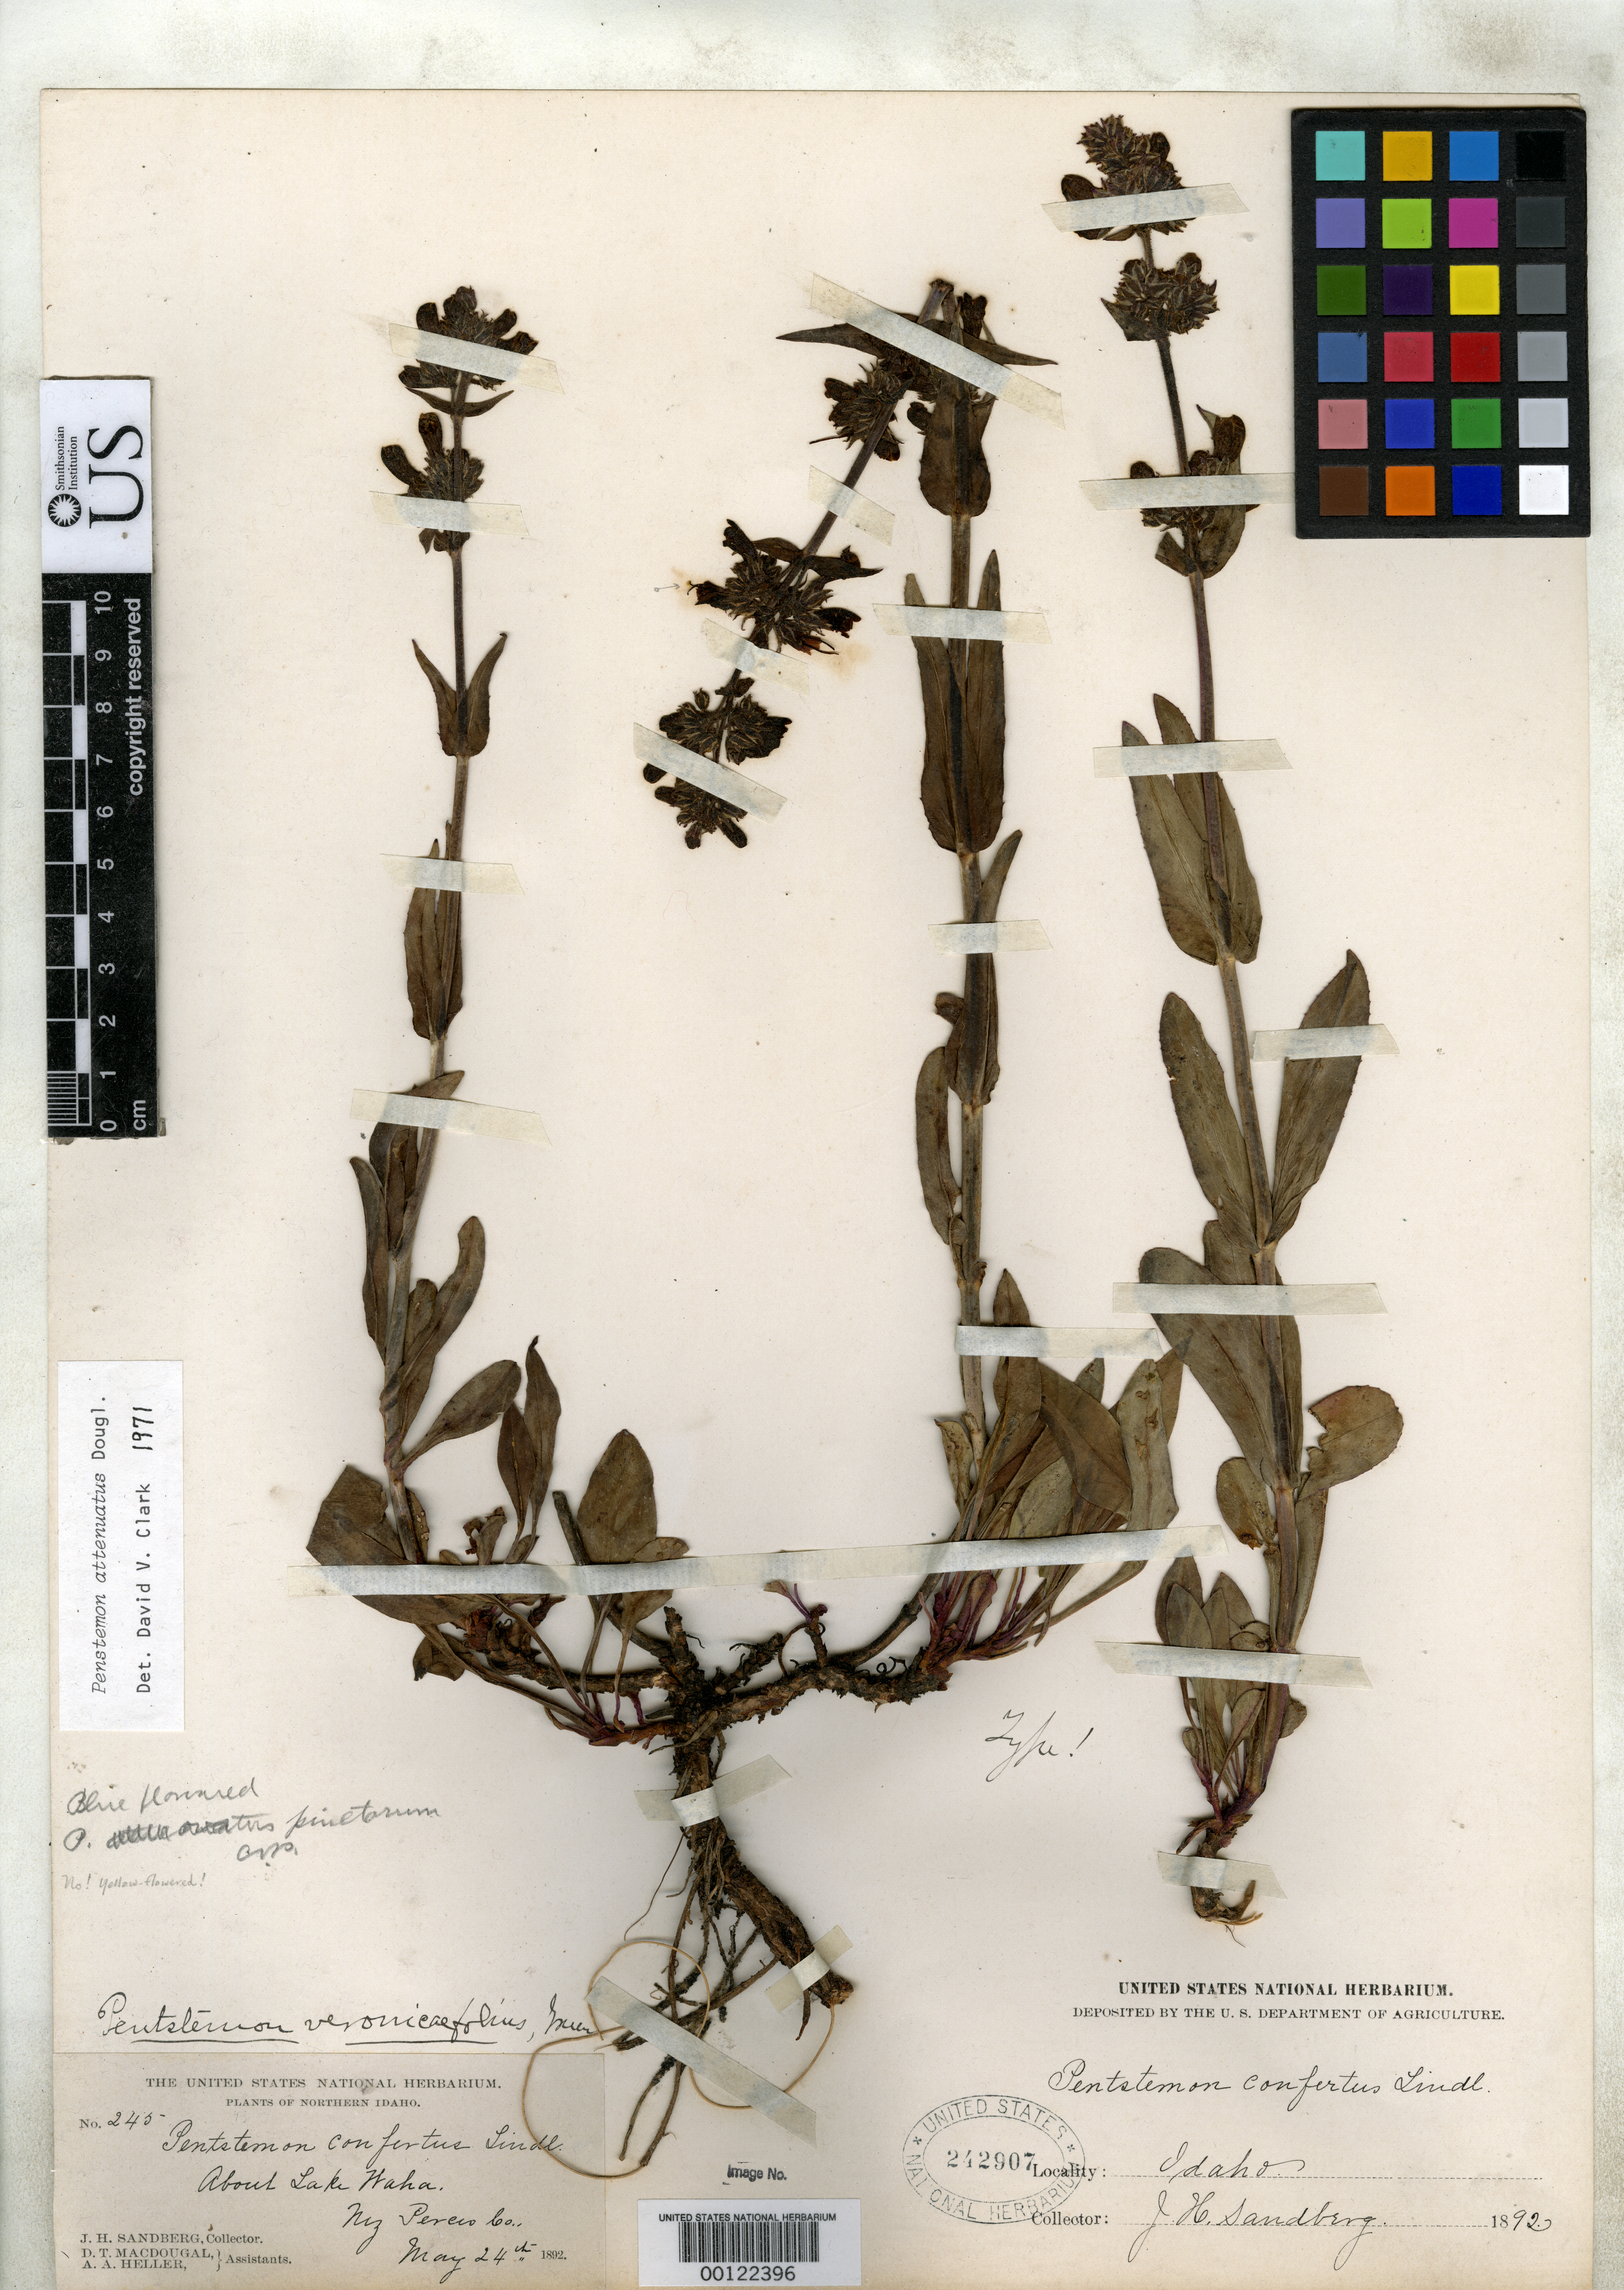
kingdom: Plantae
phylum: Tracheophyta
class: Magnoliopsida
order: Lamiales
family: Plantaginaceae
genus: Penstemon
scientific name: Penstemon veronicaefolius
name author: Greene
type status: Holotype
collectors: J. H. Sandberg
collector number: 245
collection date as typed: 24 May 1892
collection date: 1892-05-24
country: United States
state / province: Idaho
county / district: Nez Perce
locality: Lake Waha.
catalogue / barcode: US 242907